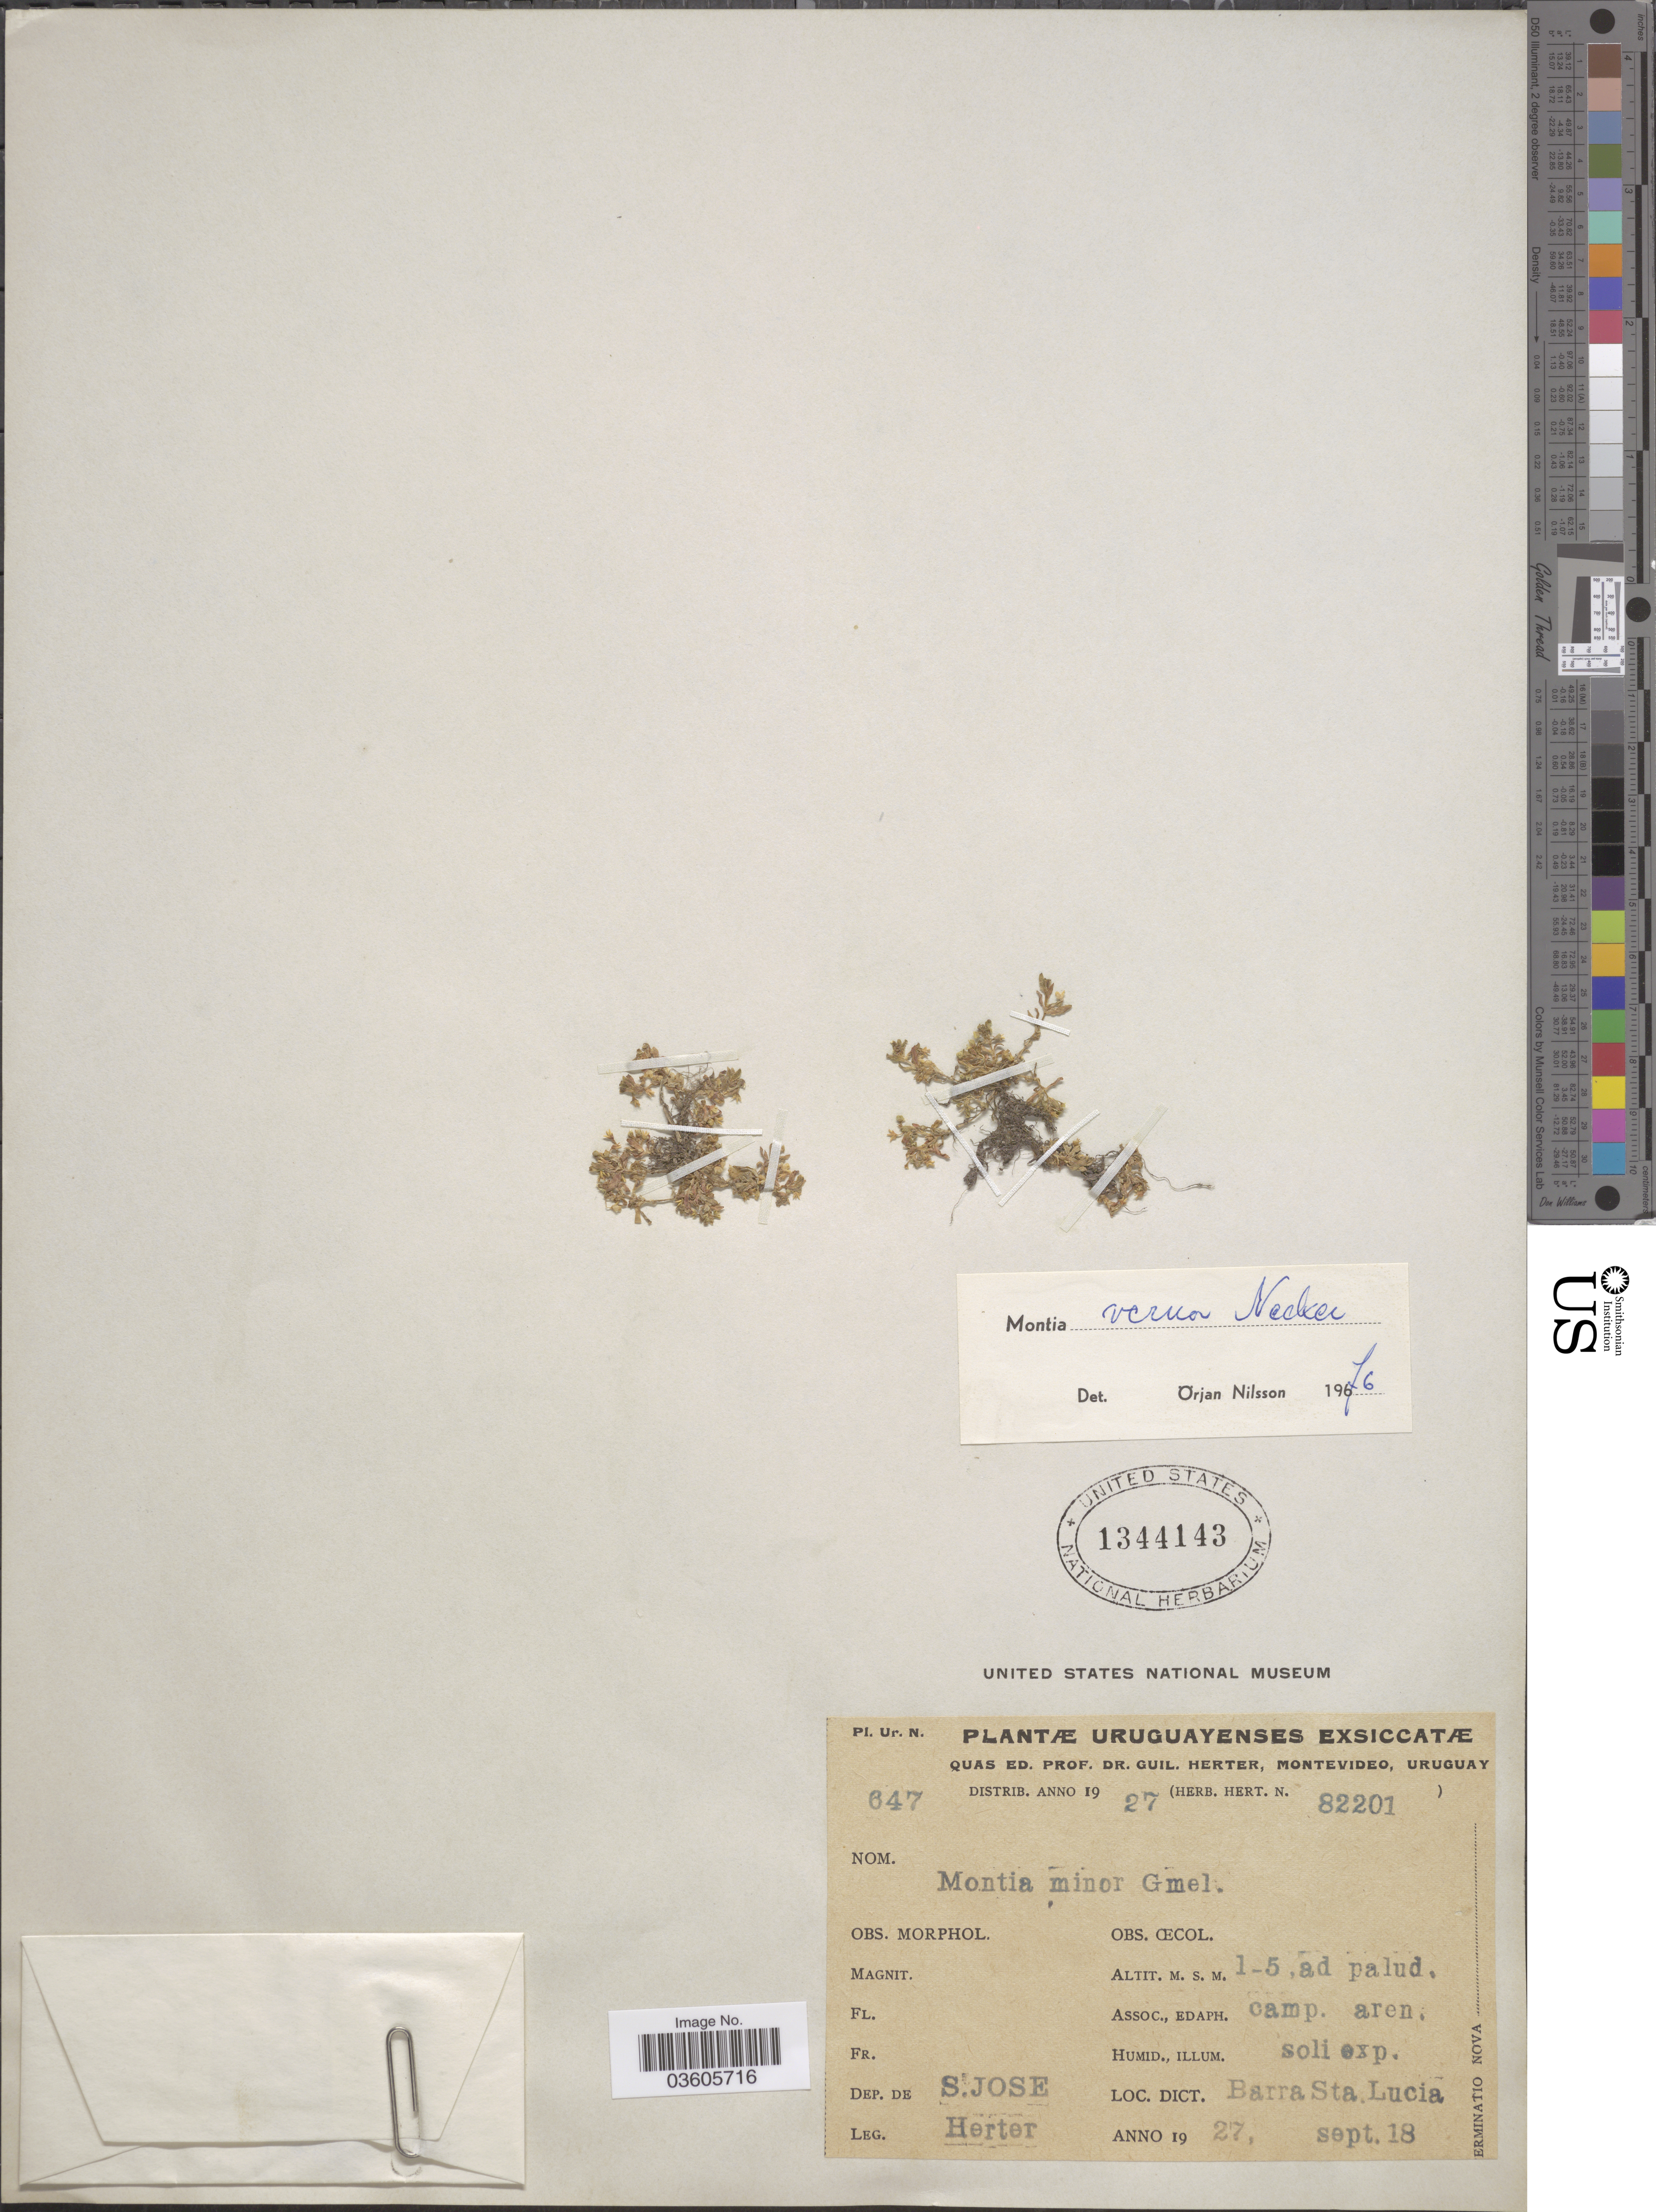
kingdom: Plantae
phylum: Tracheophyta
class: Magnoliopsida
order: Caryophyllales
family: Montiaceae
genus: Montia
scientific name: Montia verna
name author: Neck.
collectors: G. Herter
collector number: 647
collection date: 1927-09-18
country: Uruguay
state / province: San Jose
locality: Dep. de S.Jose. Dict. Barra Sta.Lucia.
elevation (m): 1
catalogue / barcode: US 1344143